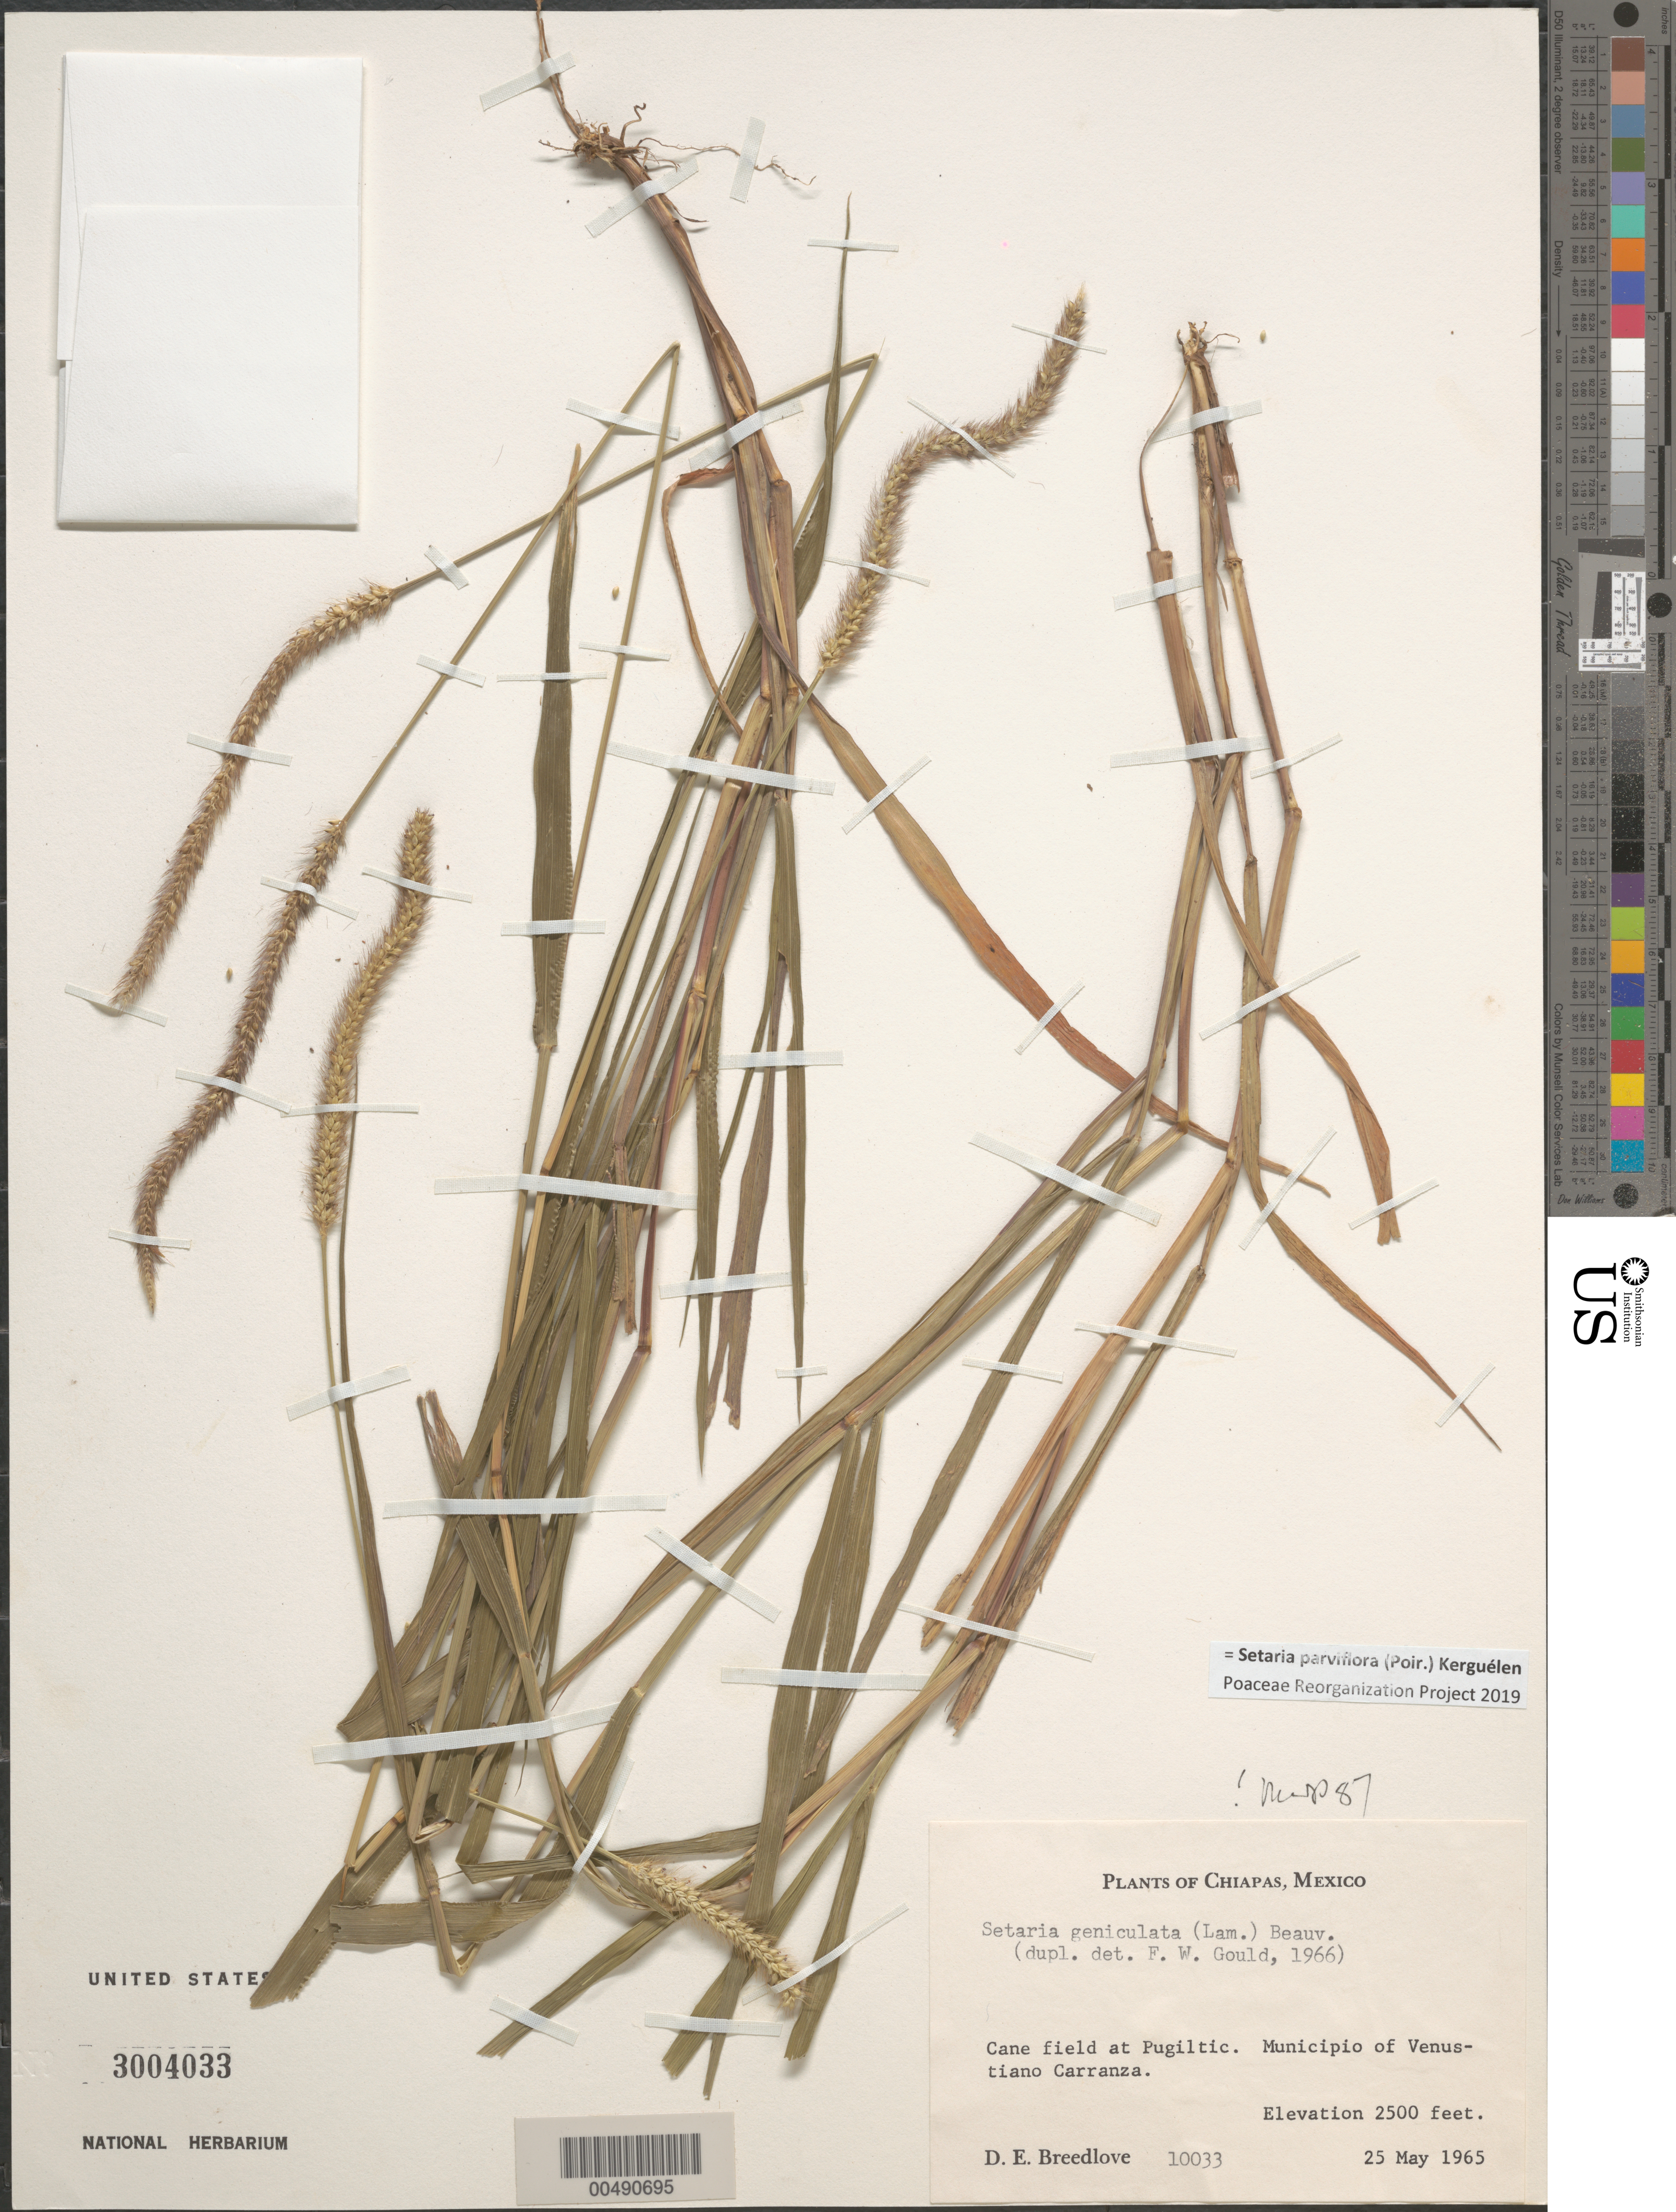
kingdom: Plantae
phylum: Tracheophyta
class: Liliopsida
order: Poales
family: Poaceae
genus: Setaria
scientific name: Setaria parviflora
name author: (Poir.) Kerguélen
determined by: Poaceae Reorganization Project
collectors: D. E. Breedlove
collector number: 10033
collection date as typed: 25 May 1965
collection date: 1965-05-25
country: Mexico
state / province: Chiapas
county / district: Venustiano Carranza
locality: At Pugiltic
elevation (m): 762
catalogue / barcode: US 3004033